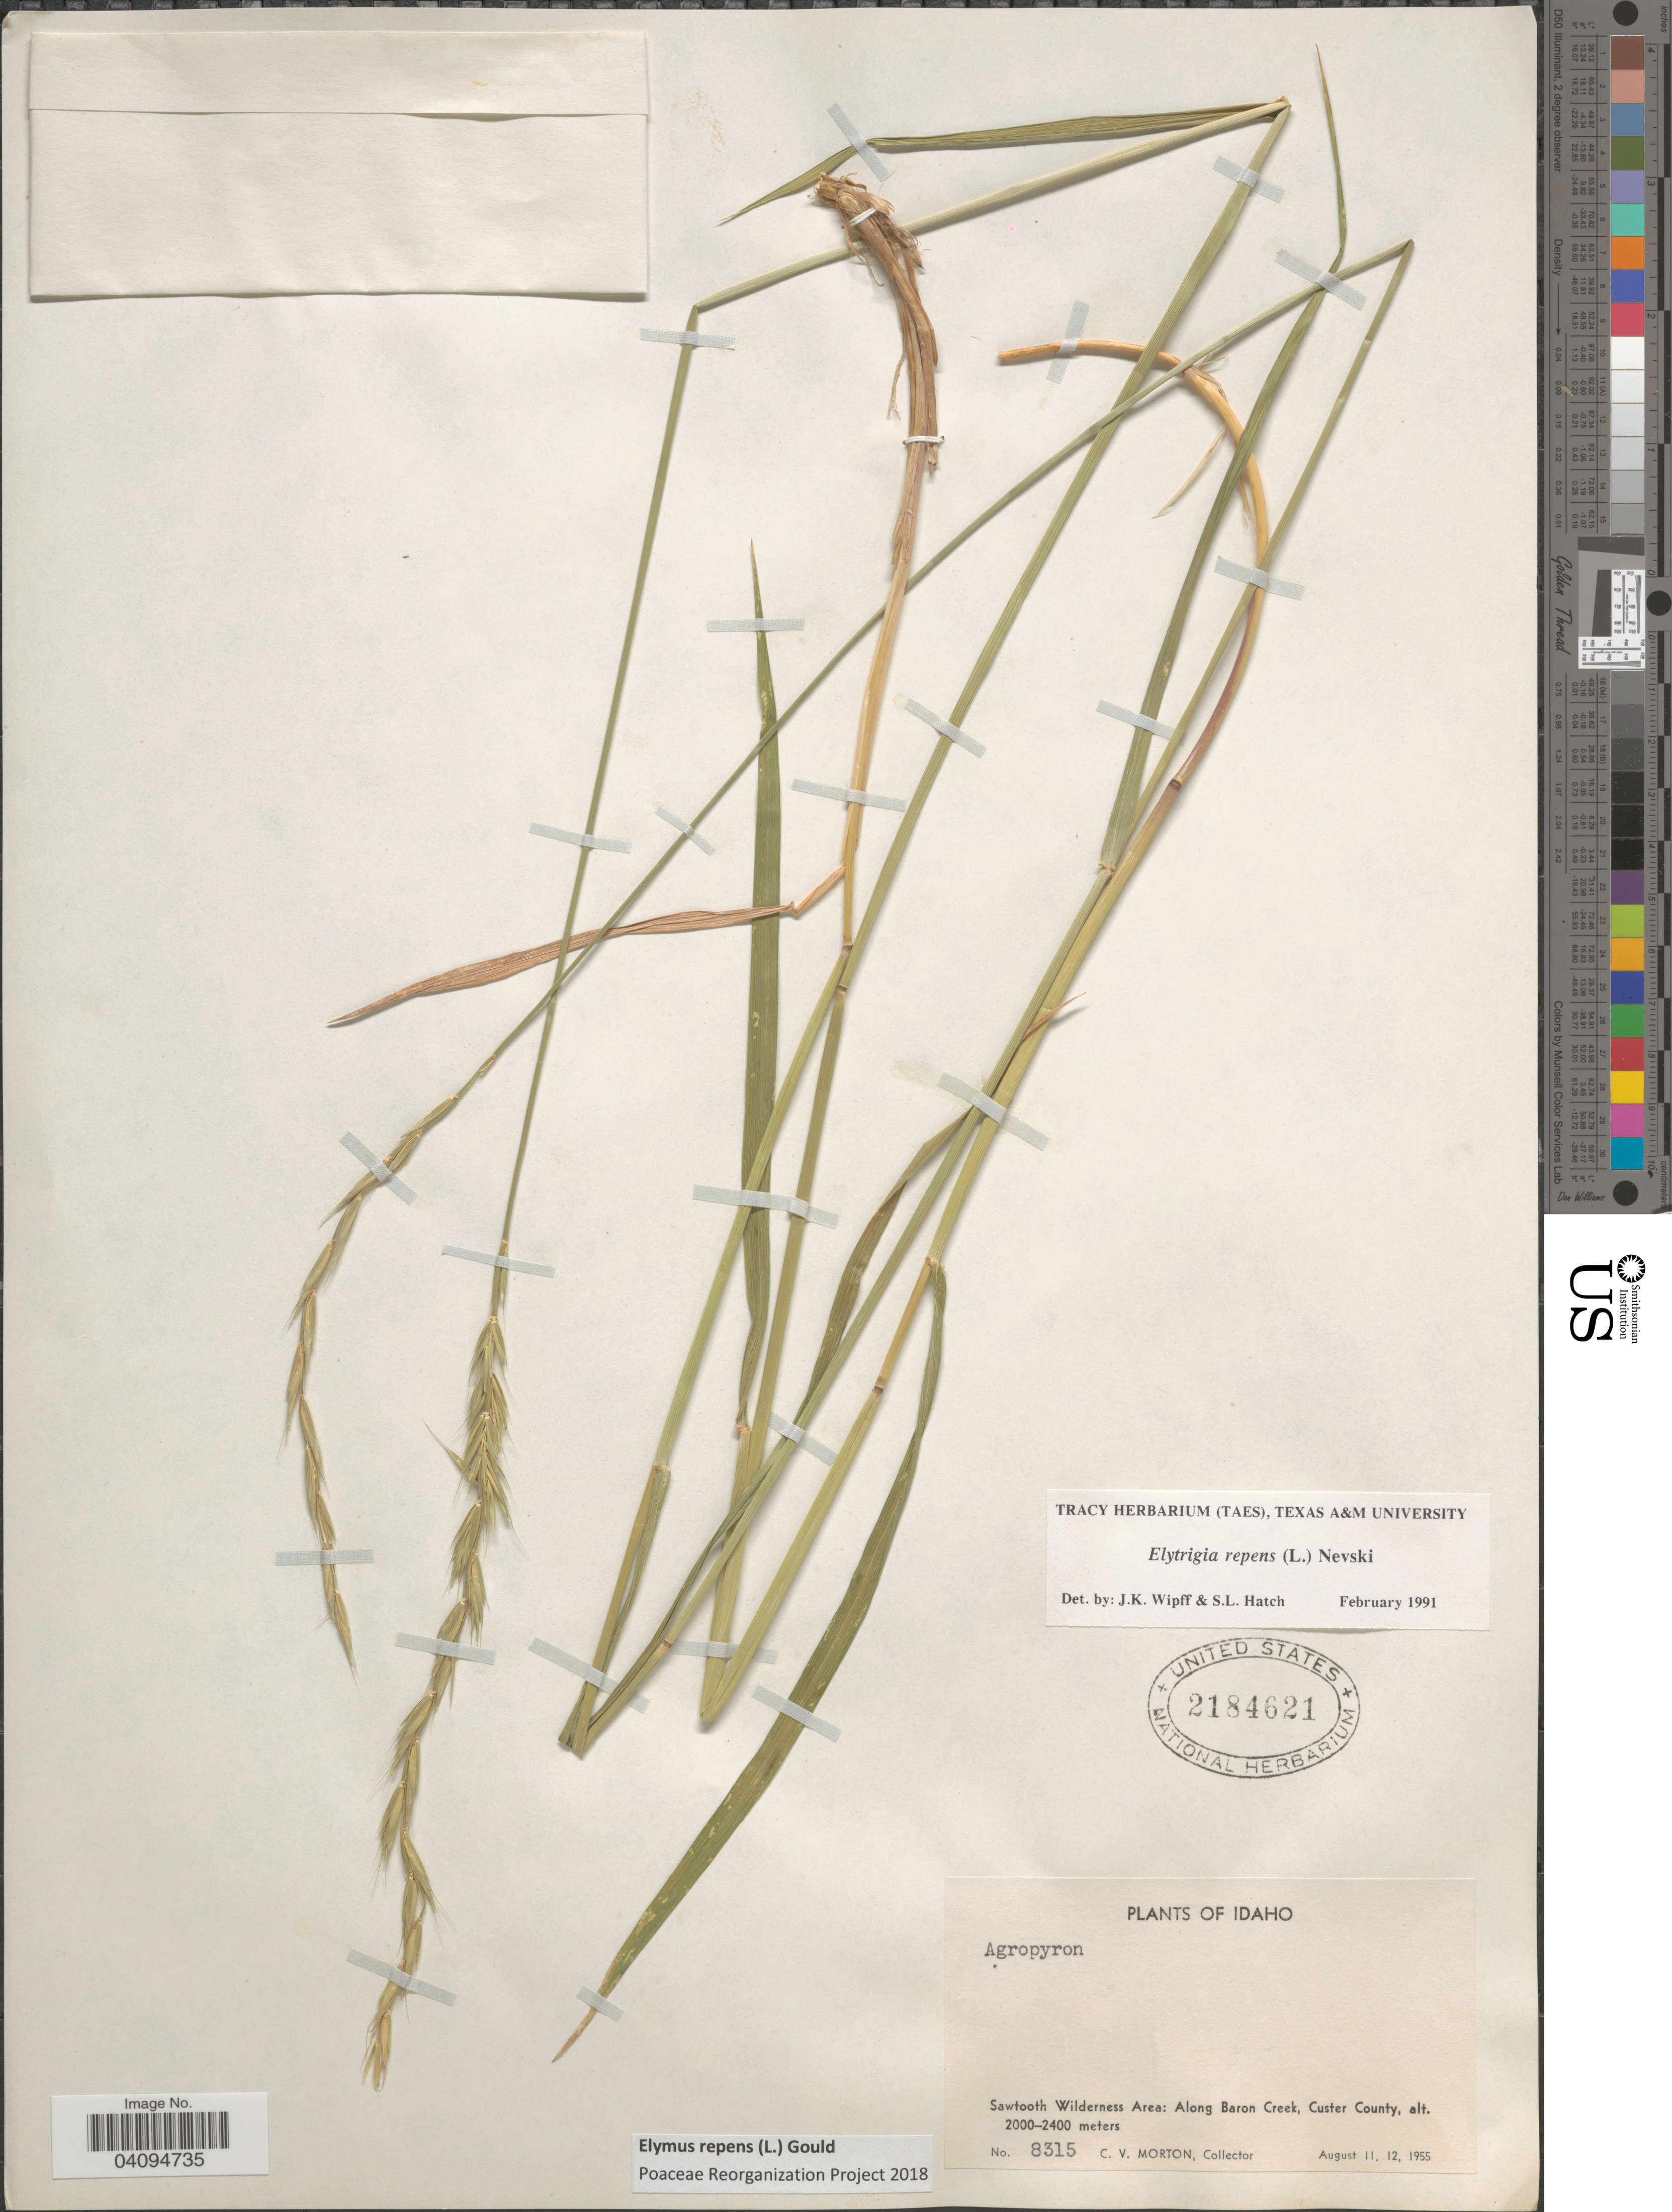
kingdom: Plantae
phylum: Tracheophyta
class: Liliopsida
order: Poales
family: Poaceae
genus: Elymus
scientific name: Elymus repens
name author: (L.) Gould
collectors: C. V. Morton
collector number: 8315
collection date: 1955-08-11/1955-08-12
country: United States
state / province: Idaho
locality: Sawtooth Wilderness Area: Along Baron Creek, Custer County.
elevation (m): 2000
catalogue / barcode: US 2184621